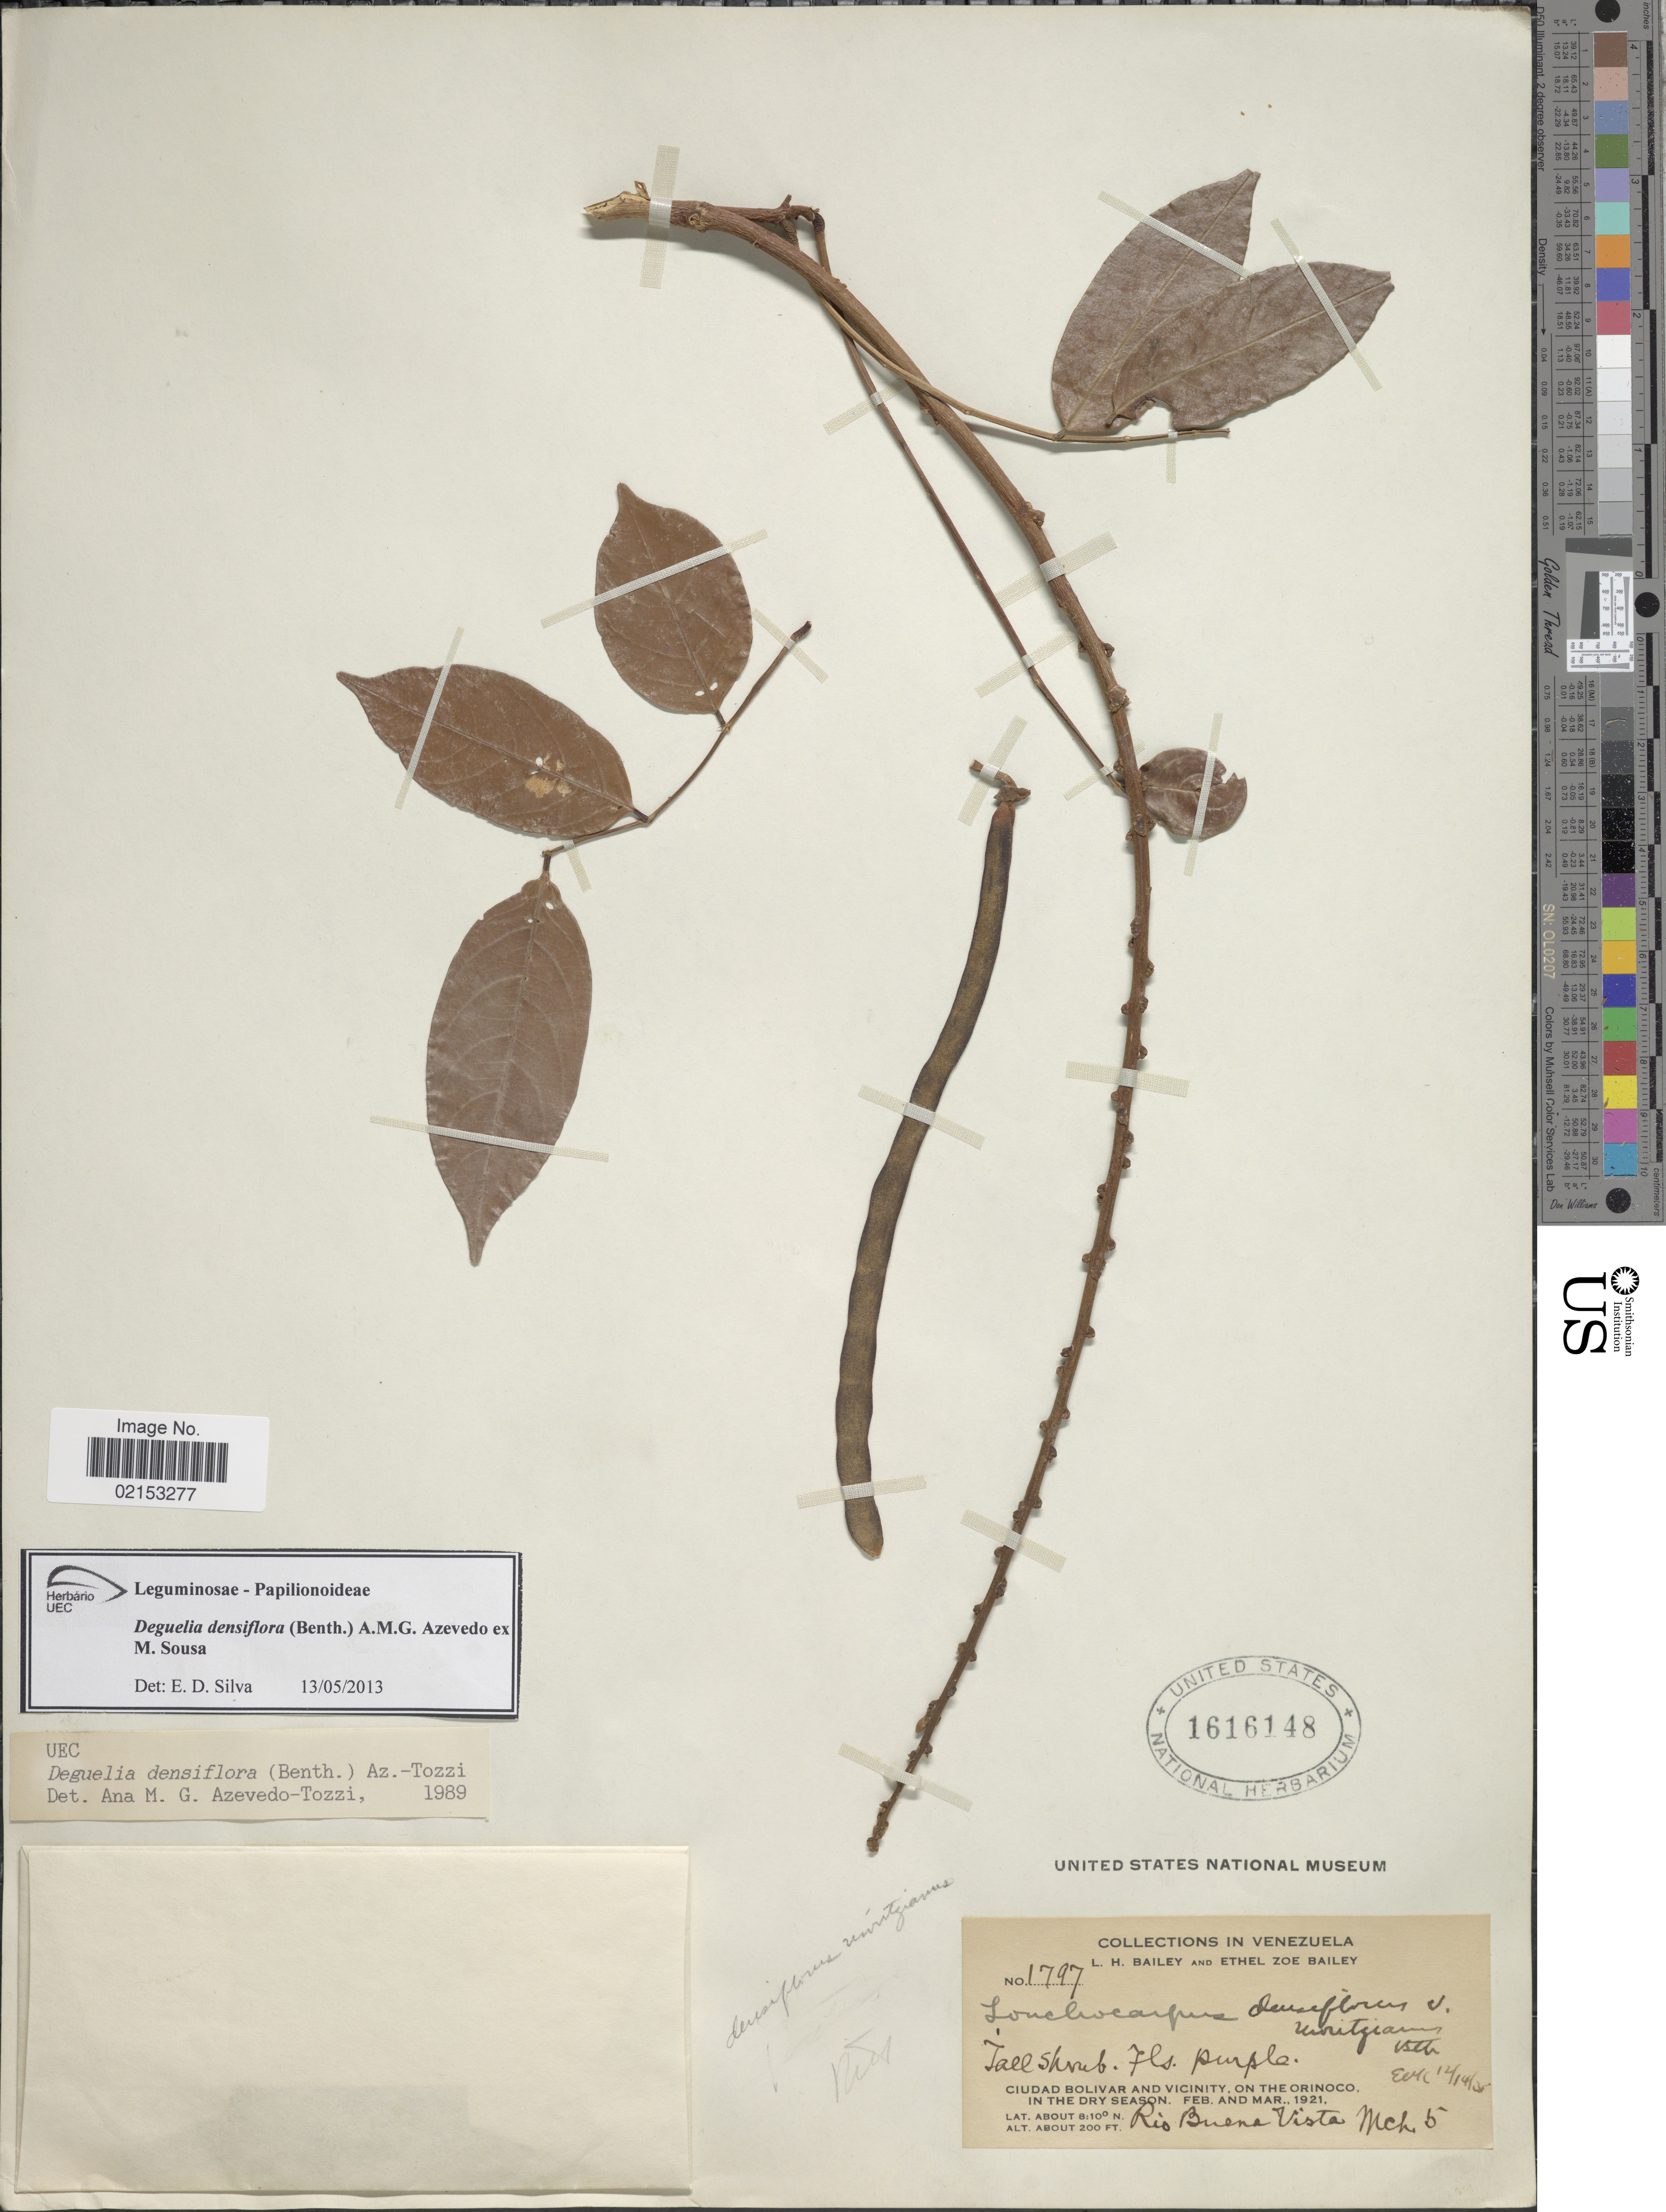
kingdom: Plantae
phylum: Tracheophyta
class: Magnoliopsida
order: Fabales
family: Fabaceae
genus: Deguelia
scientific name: Deguelia densiflora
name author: (Benth.) A.M.G. Azevedo ex M. Sousa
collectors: L. H. Bailey & E. Z. Bailey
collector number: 1797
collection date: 1921-03-05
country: Venezuela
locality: Ciudad Bolivar and vicinity, on the Orinoco, in the dry season, Rio Buena Vista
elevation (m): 61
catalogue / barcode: US 1616148